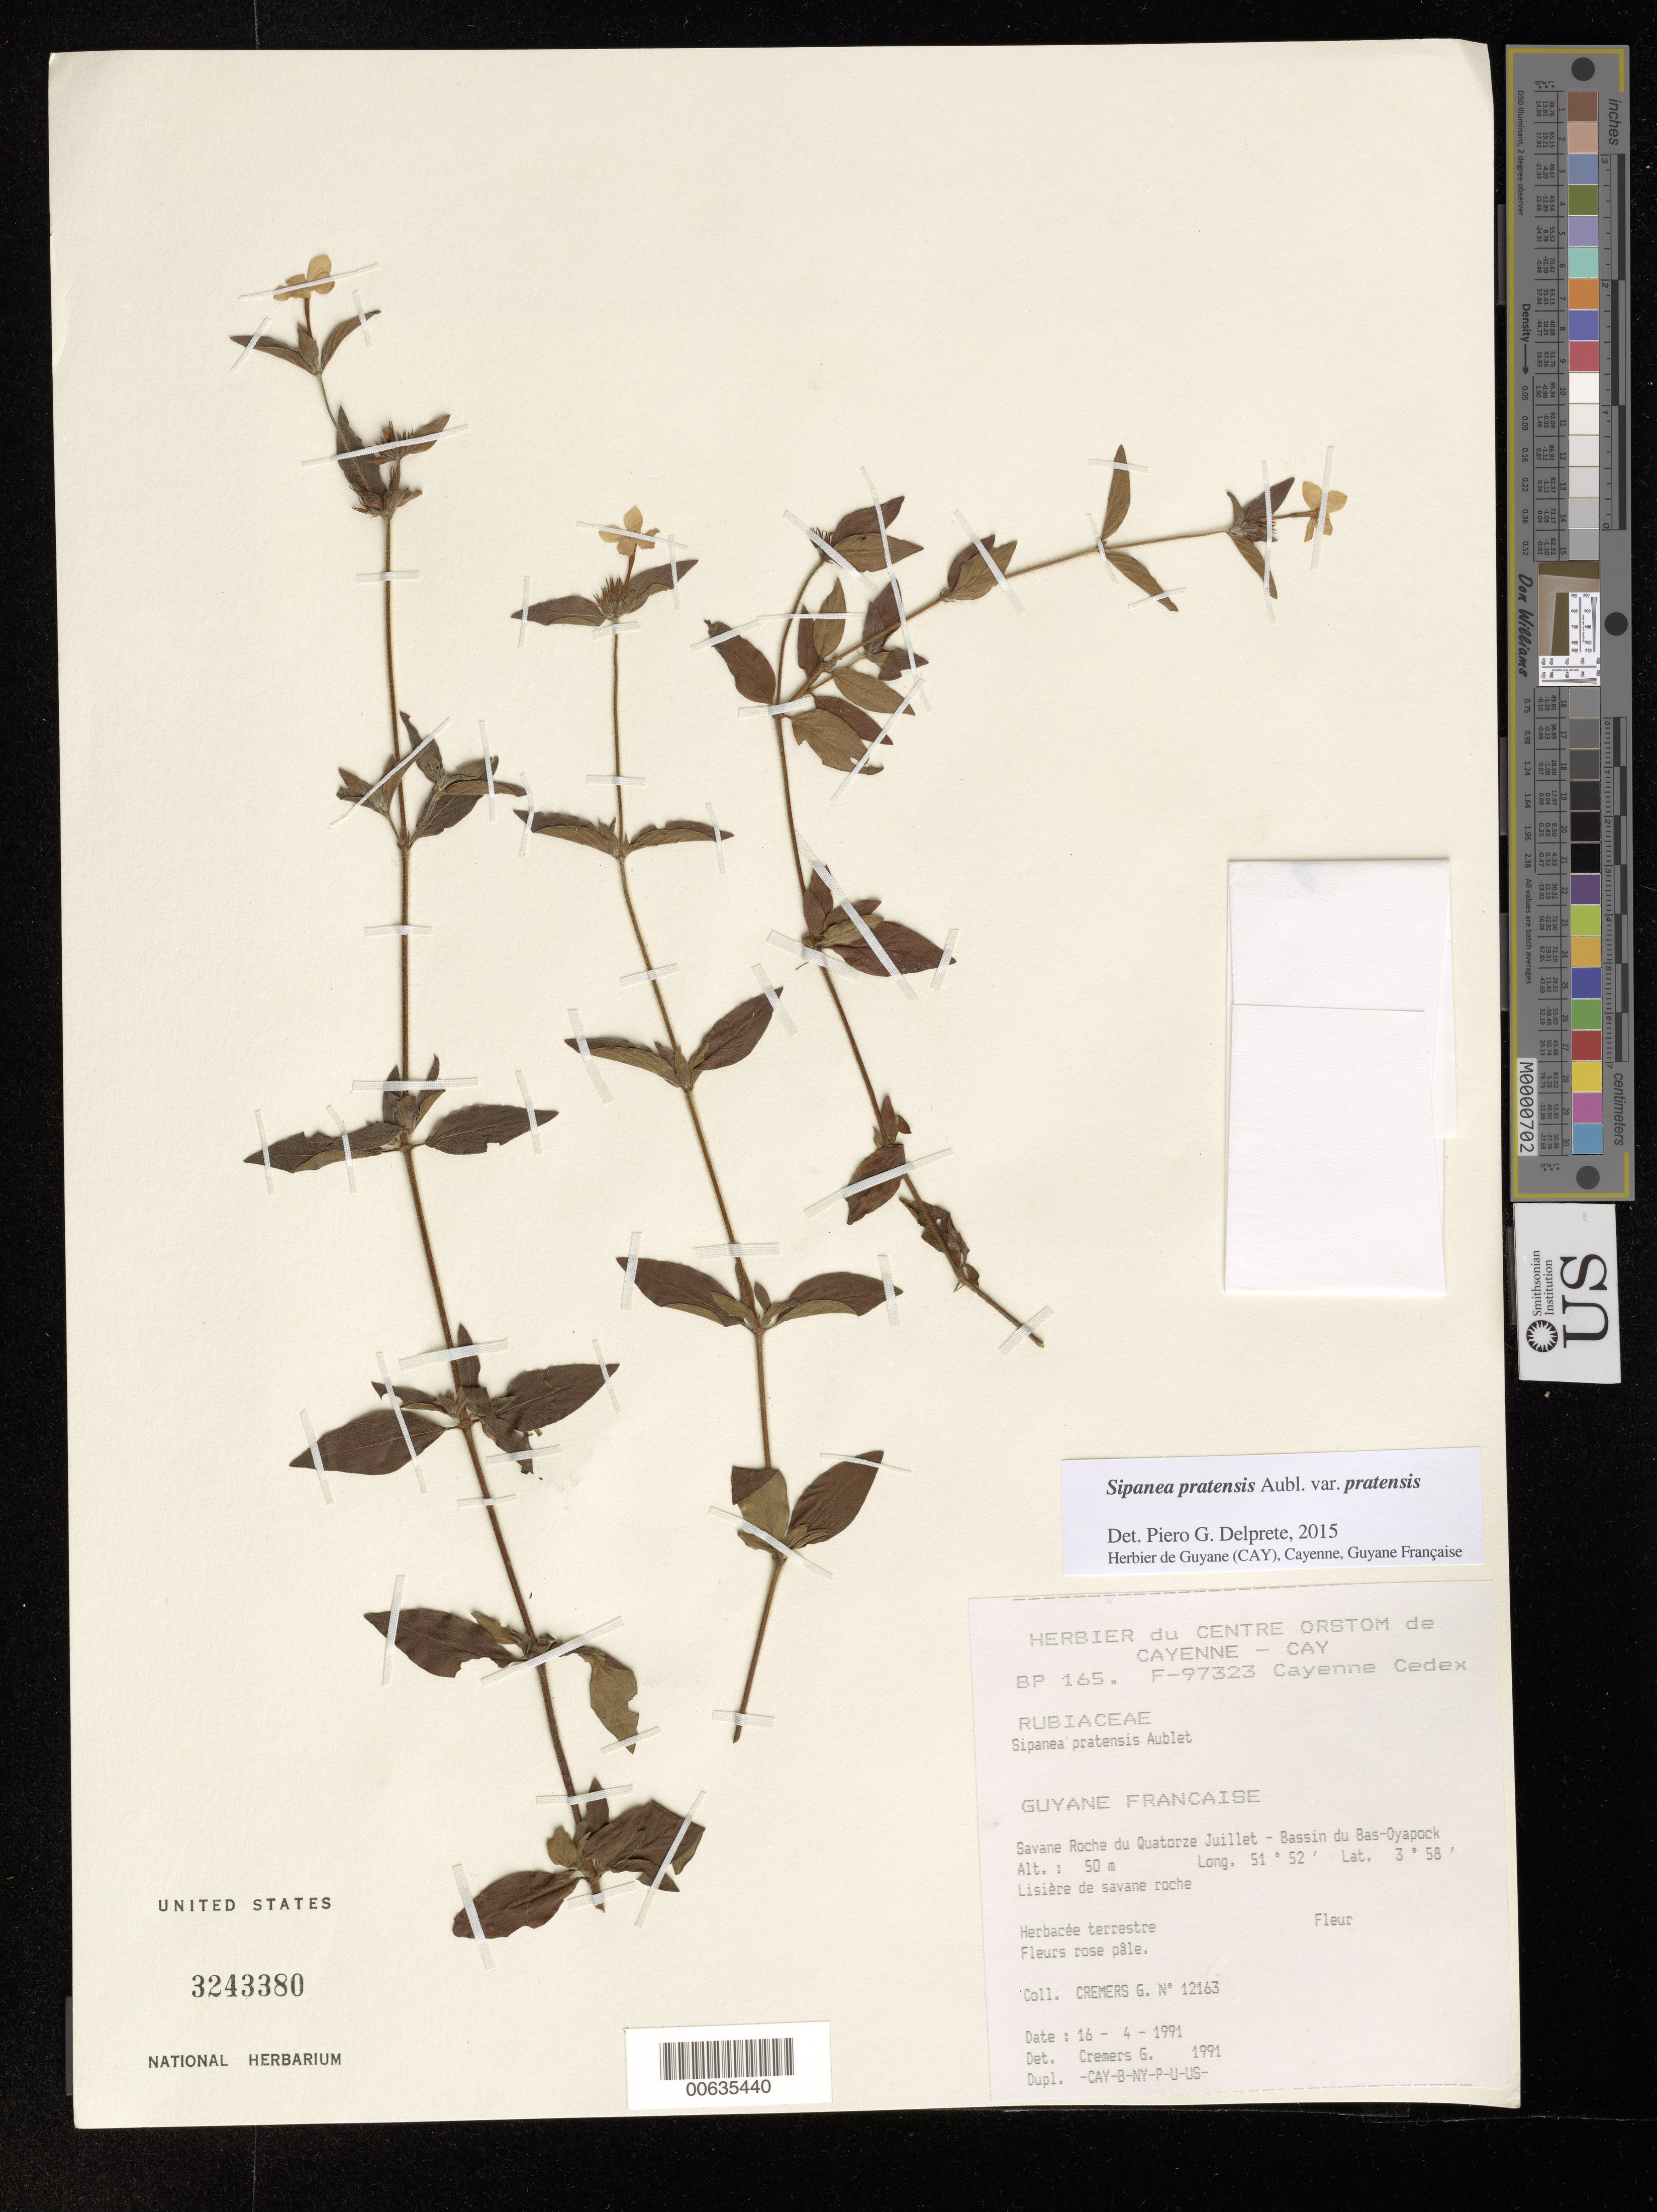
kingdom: Plantae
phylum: Tracheophyta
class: Magnoliopsida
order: Gentianales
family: Rubiaceae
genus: Sipanea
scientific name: Sipanea pratensis var. pratensis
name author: Aubl.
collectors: G. Cremers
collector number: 12163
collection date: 1991-04-16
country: French Guiana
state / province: Cayenne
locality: Savane Roche du Quatorze Juillet - Bassin du Bas-Oyapock. Lisière de savane roche.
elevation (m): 50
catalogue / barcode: US 3243380